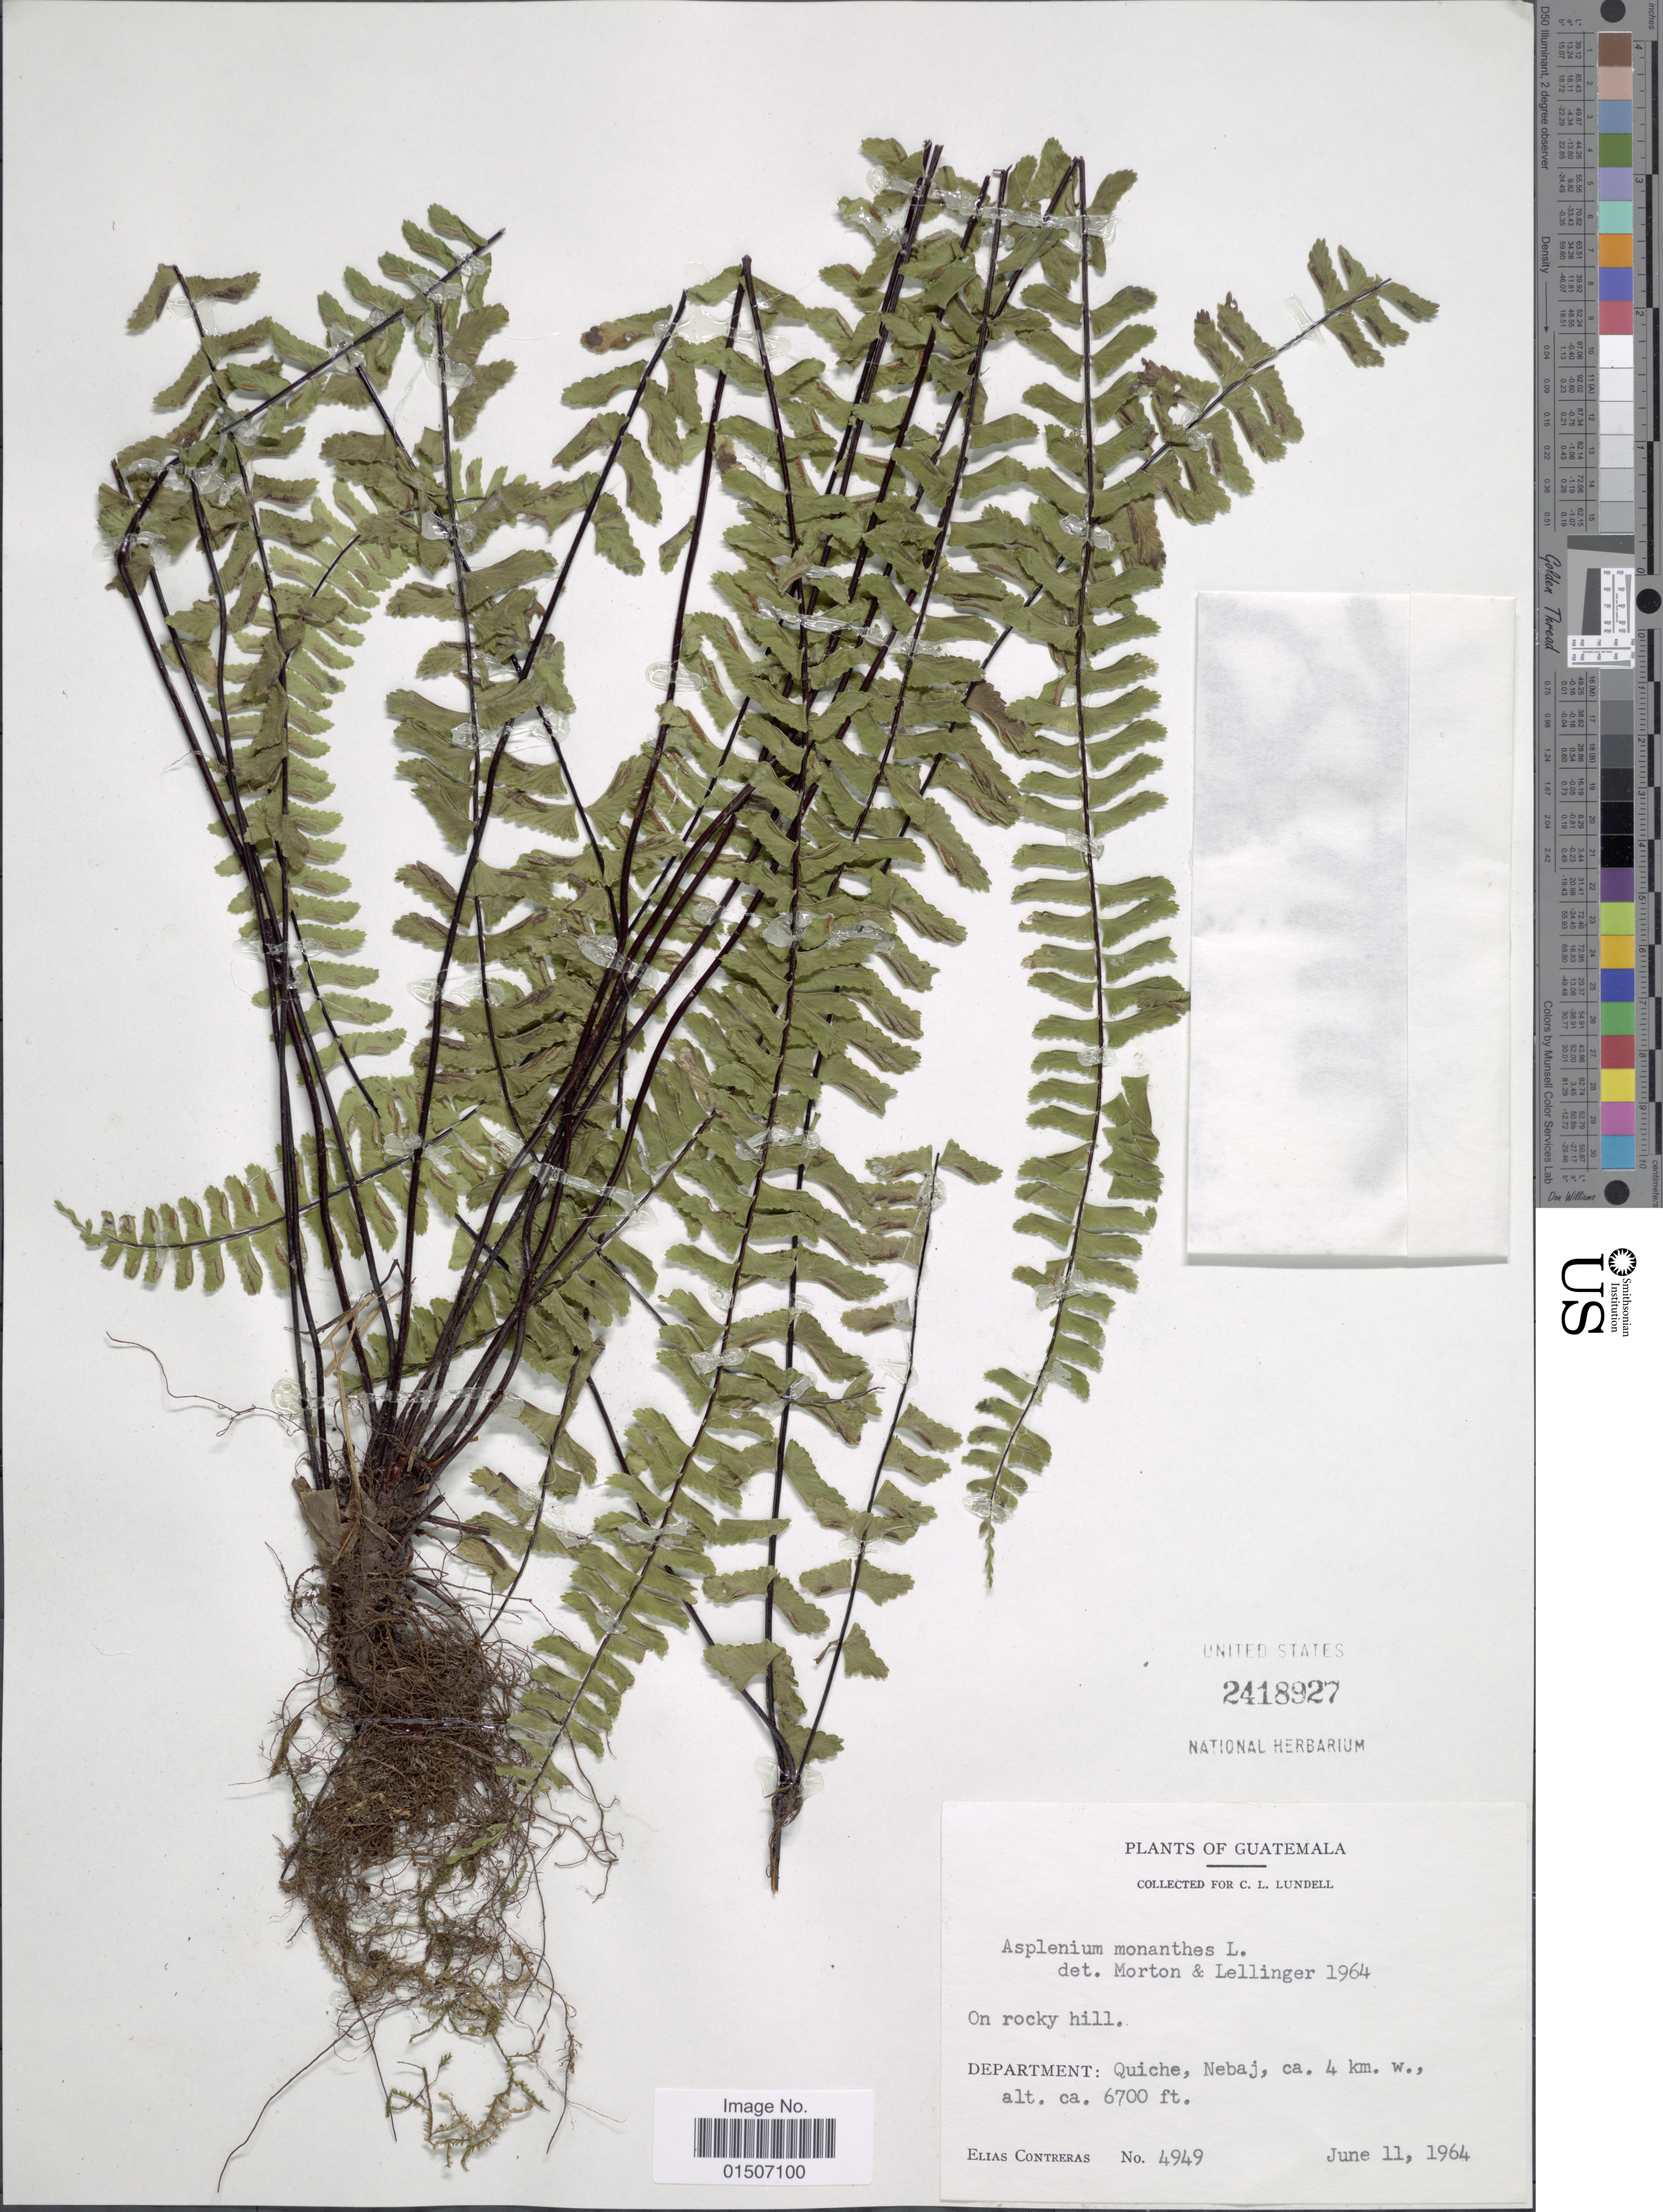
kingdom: Plantae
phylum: Tracheophyta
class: Polypodiopsida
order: Polypodiales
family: Aspleniaceae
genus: Asplenium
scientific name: Asplenium monanthes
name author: L.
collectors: E. Contreras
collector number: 4949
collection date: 1964-06-11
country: Guatemala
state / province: El Quiché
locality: On rocky hill, Department: Quiché, Nebaj, ca. 4 km. w.,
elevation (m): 2042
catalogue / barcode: US 2418927